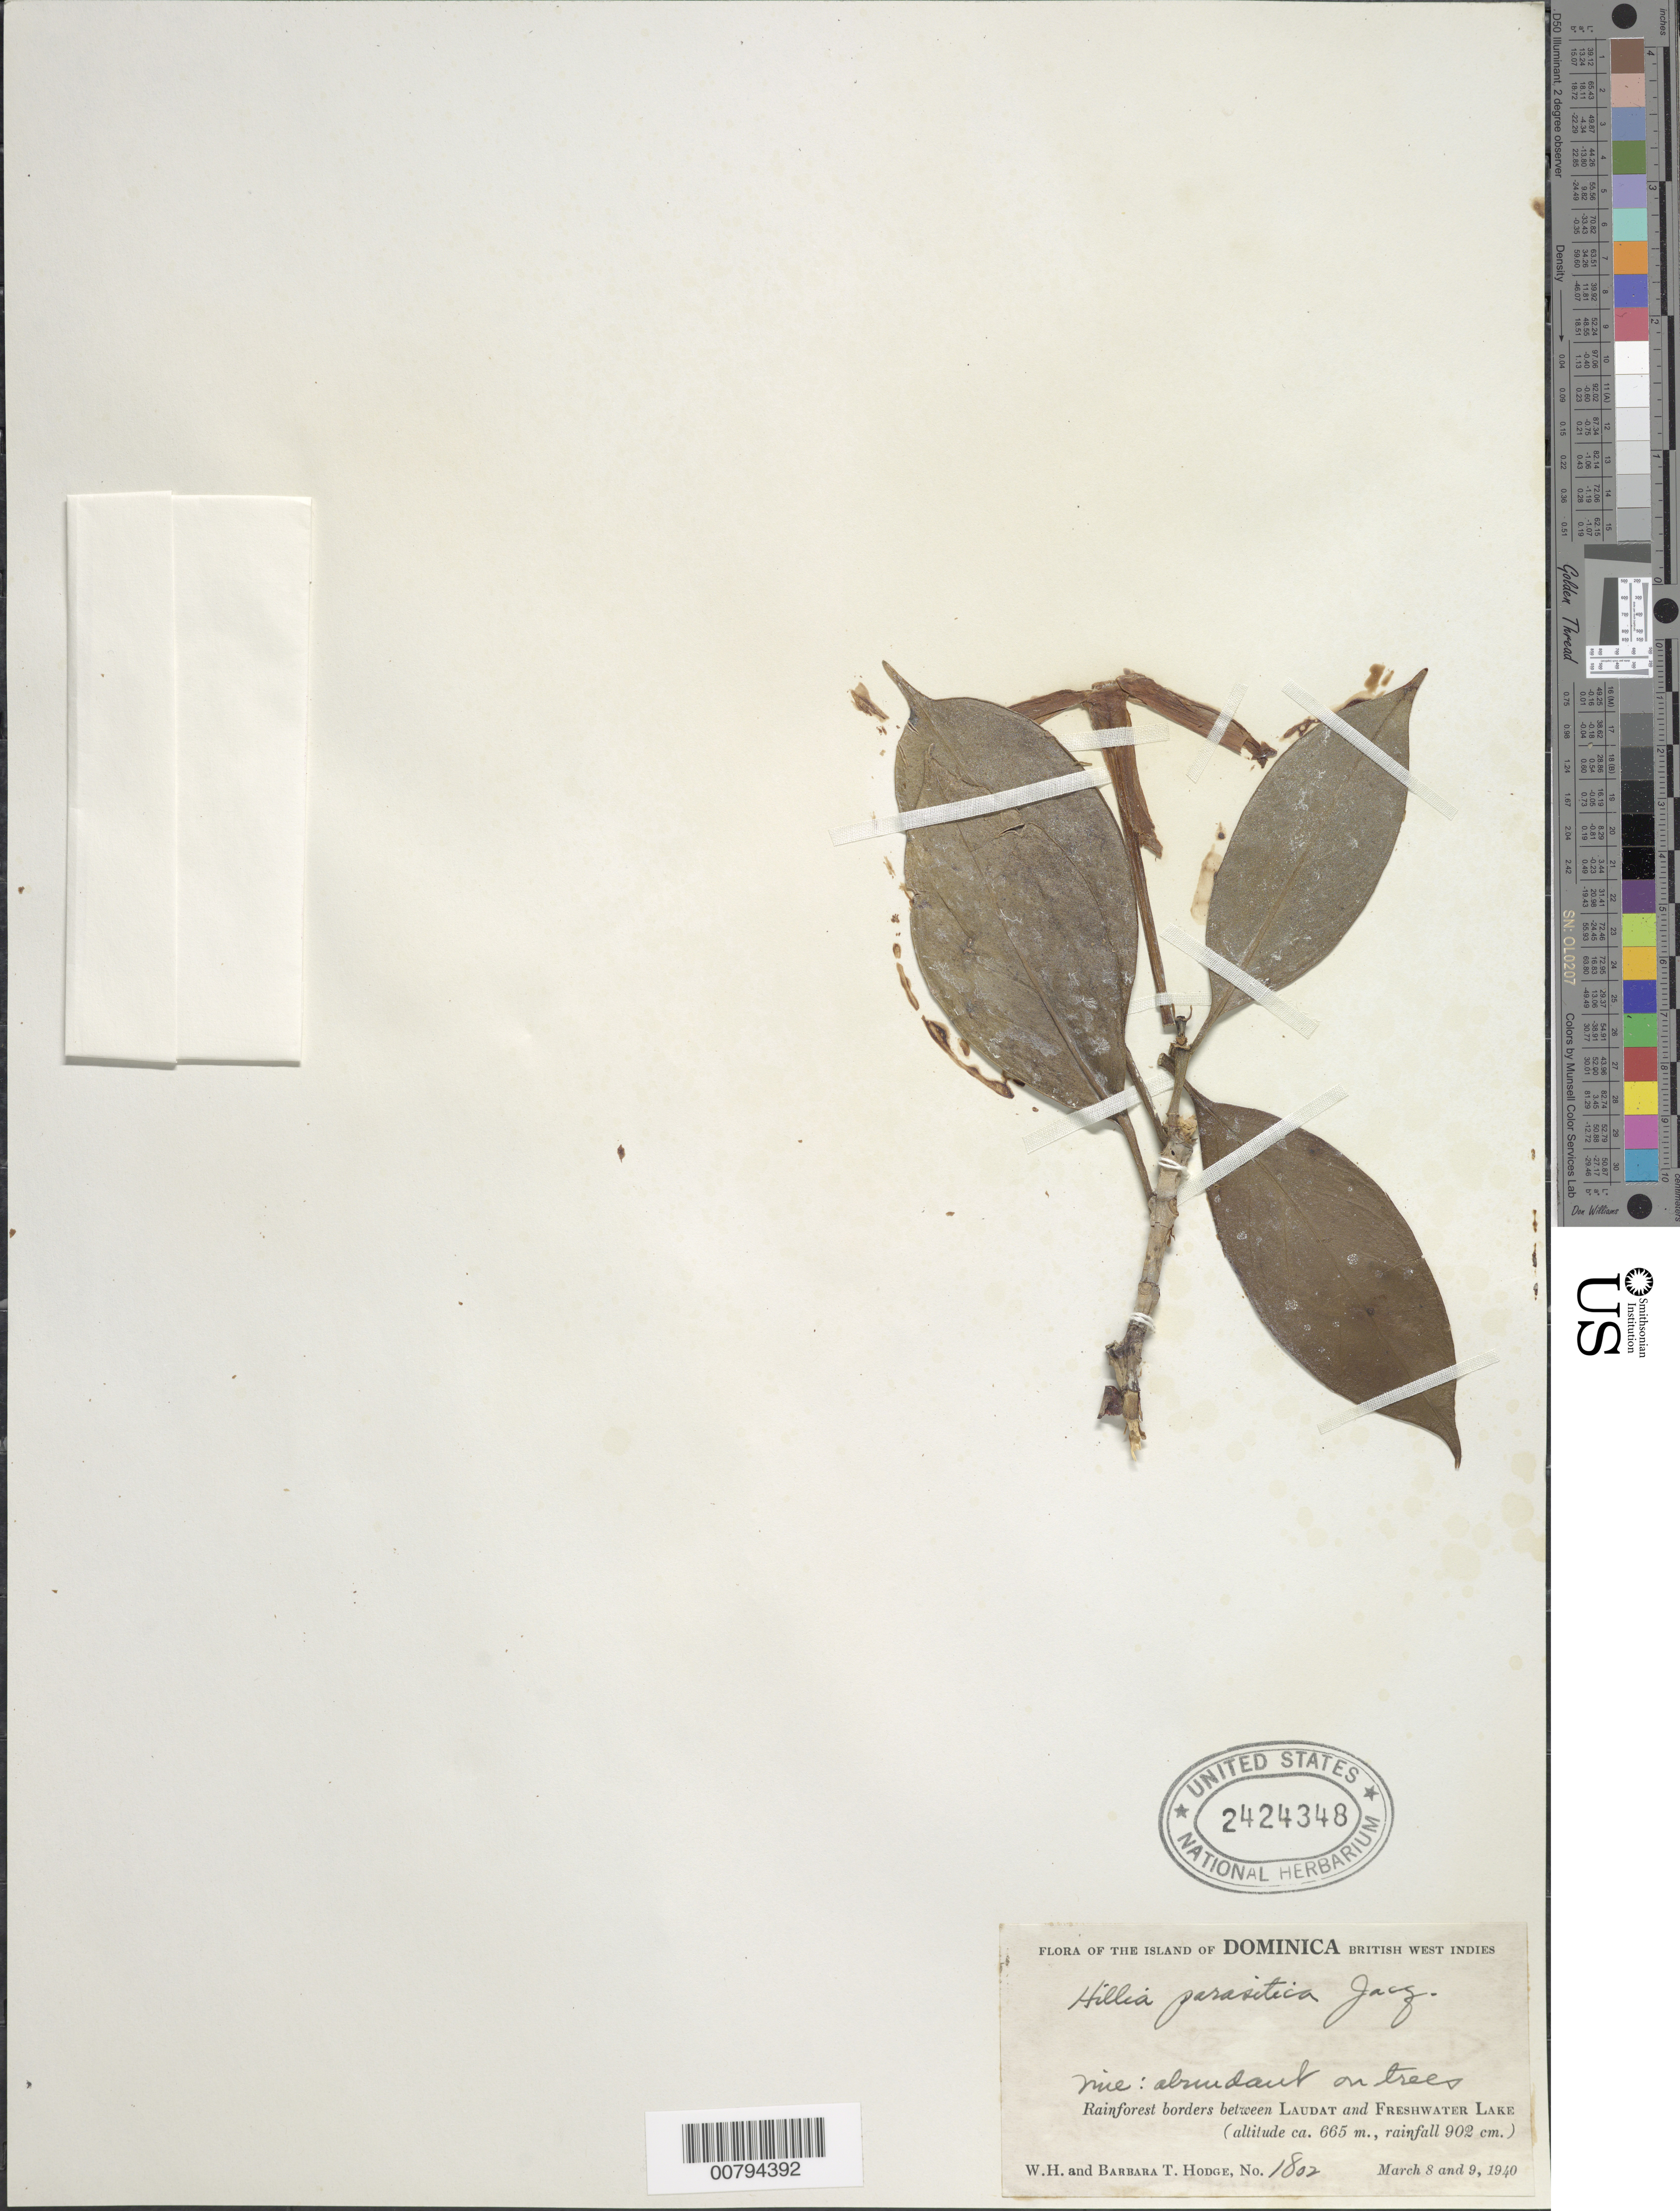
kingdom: Plantae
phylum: Tracheophyta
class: Magnoliopsida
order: Gentianales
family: Rubiaceae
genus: Hillia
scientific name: Hillia parasitica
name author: Jacq.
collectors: W. Hodge & B. Hodge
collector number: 1902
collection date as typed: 08 Mar 1940 to 09 Mar 1940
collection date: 1940-03-08/1940-03-09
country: Dominica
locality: Forest borders between Laudat and Freshwater Lake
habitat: Borders of rainforest (rainfall 902 cm), on trees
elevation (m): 665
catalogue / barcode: US 2424348